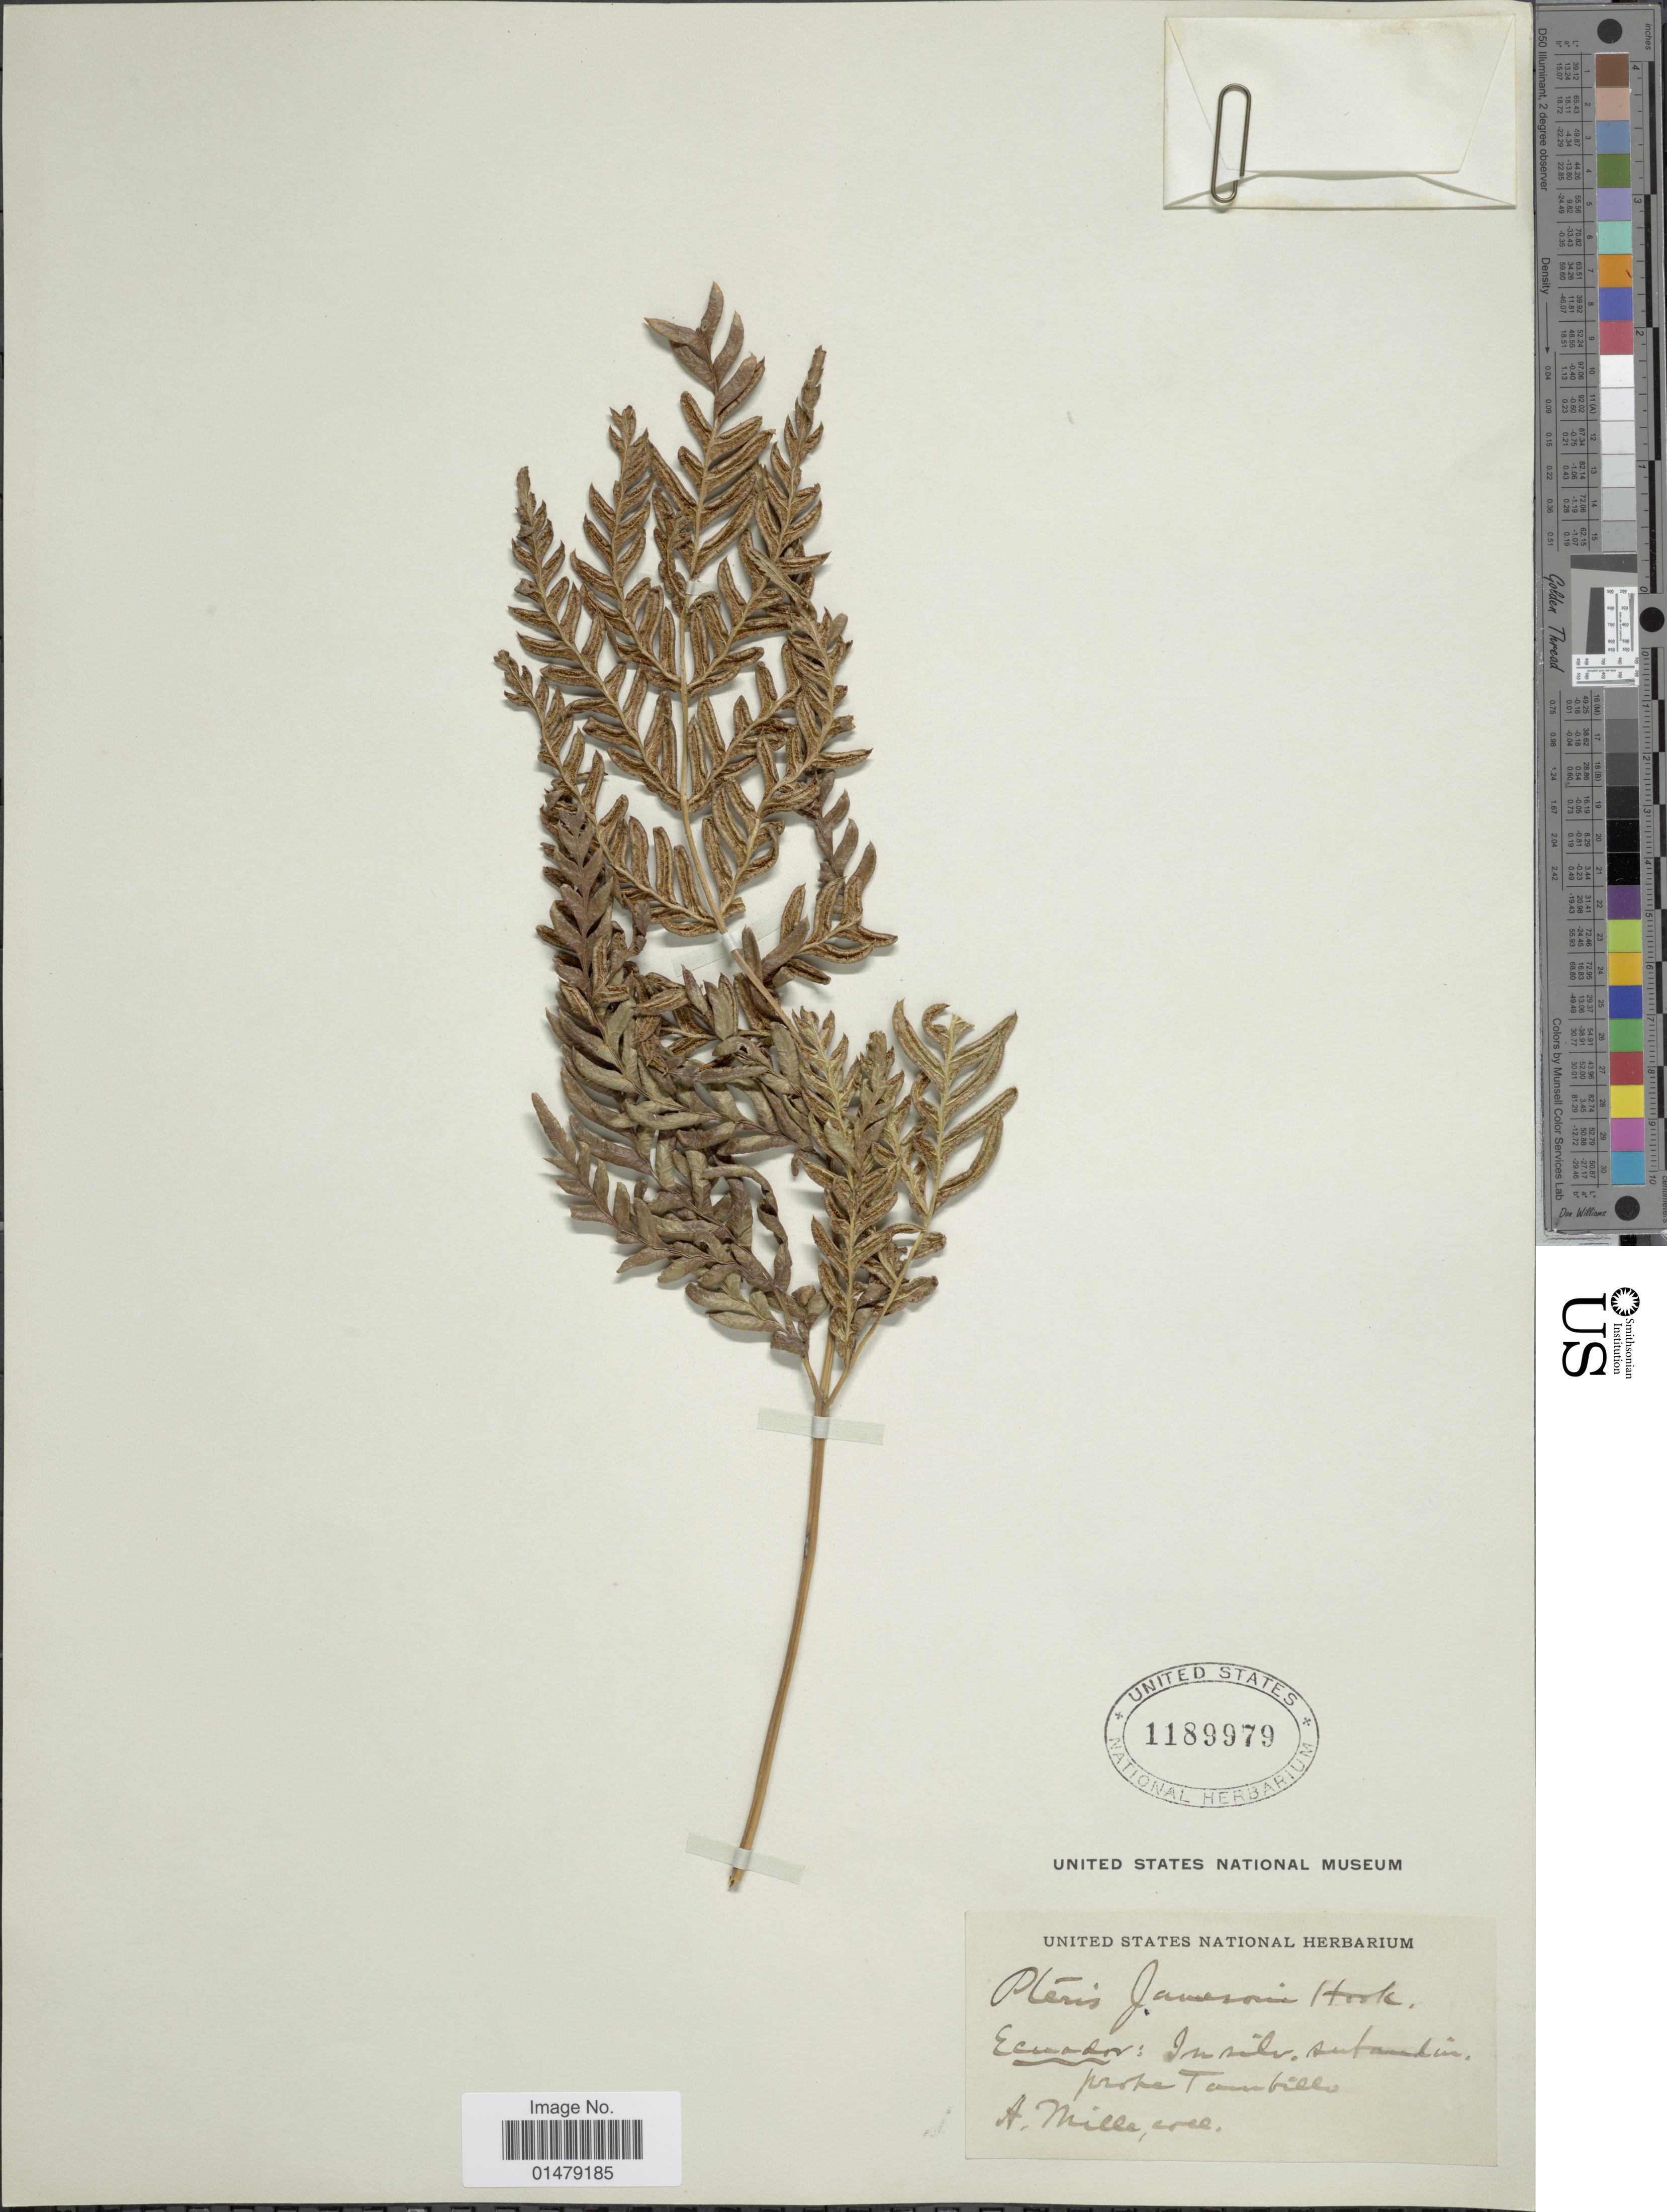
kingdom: Plantae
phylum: Tracheophyta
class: Polypodiopsida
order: Polypodiales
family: Pteridaceae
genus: Pteris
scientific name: Pteris coriacea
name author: Desv.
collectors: A. Milla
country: Ecuador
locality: In silv. subandin. prope Tambillo.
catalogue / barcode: US 1189979